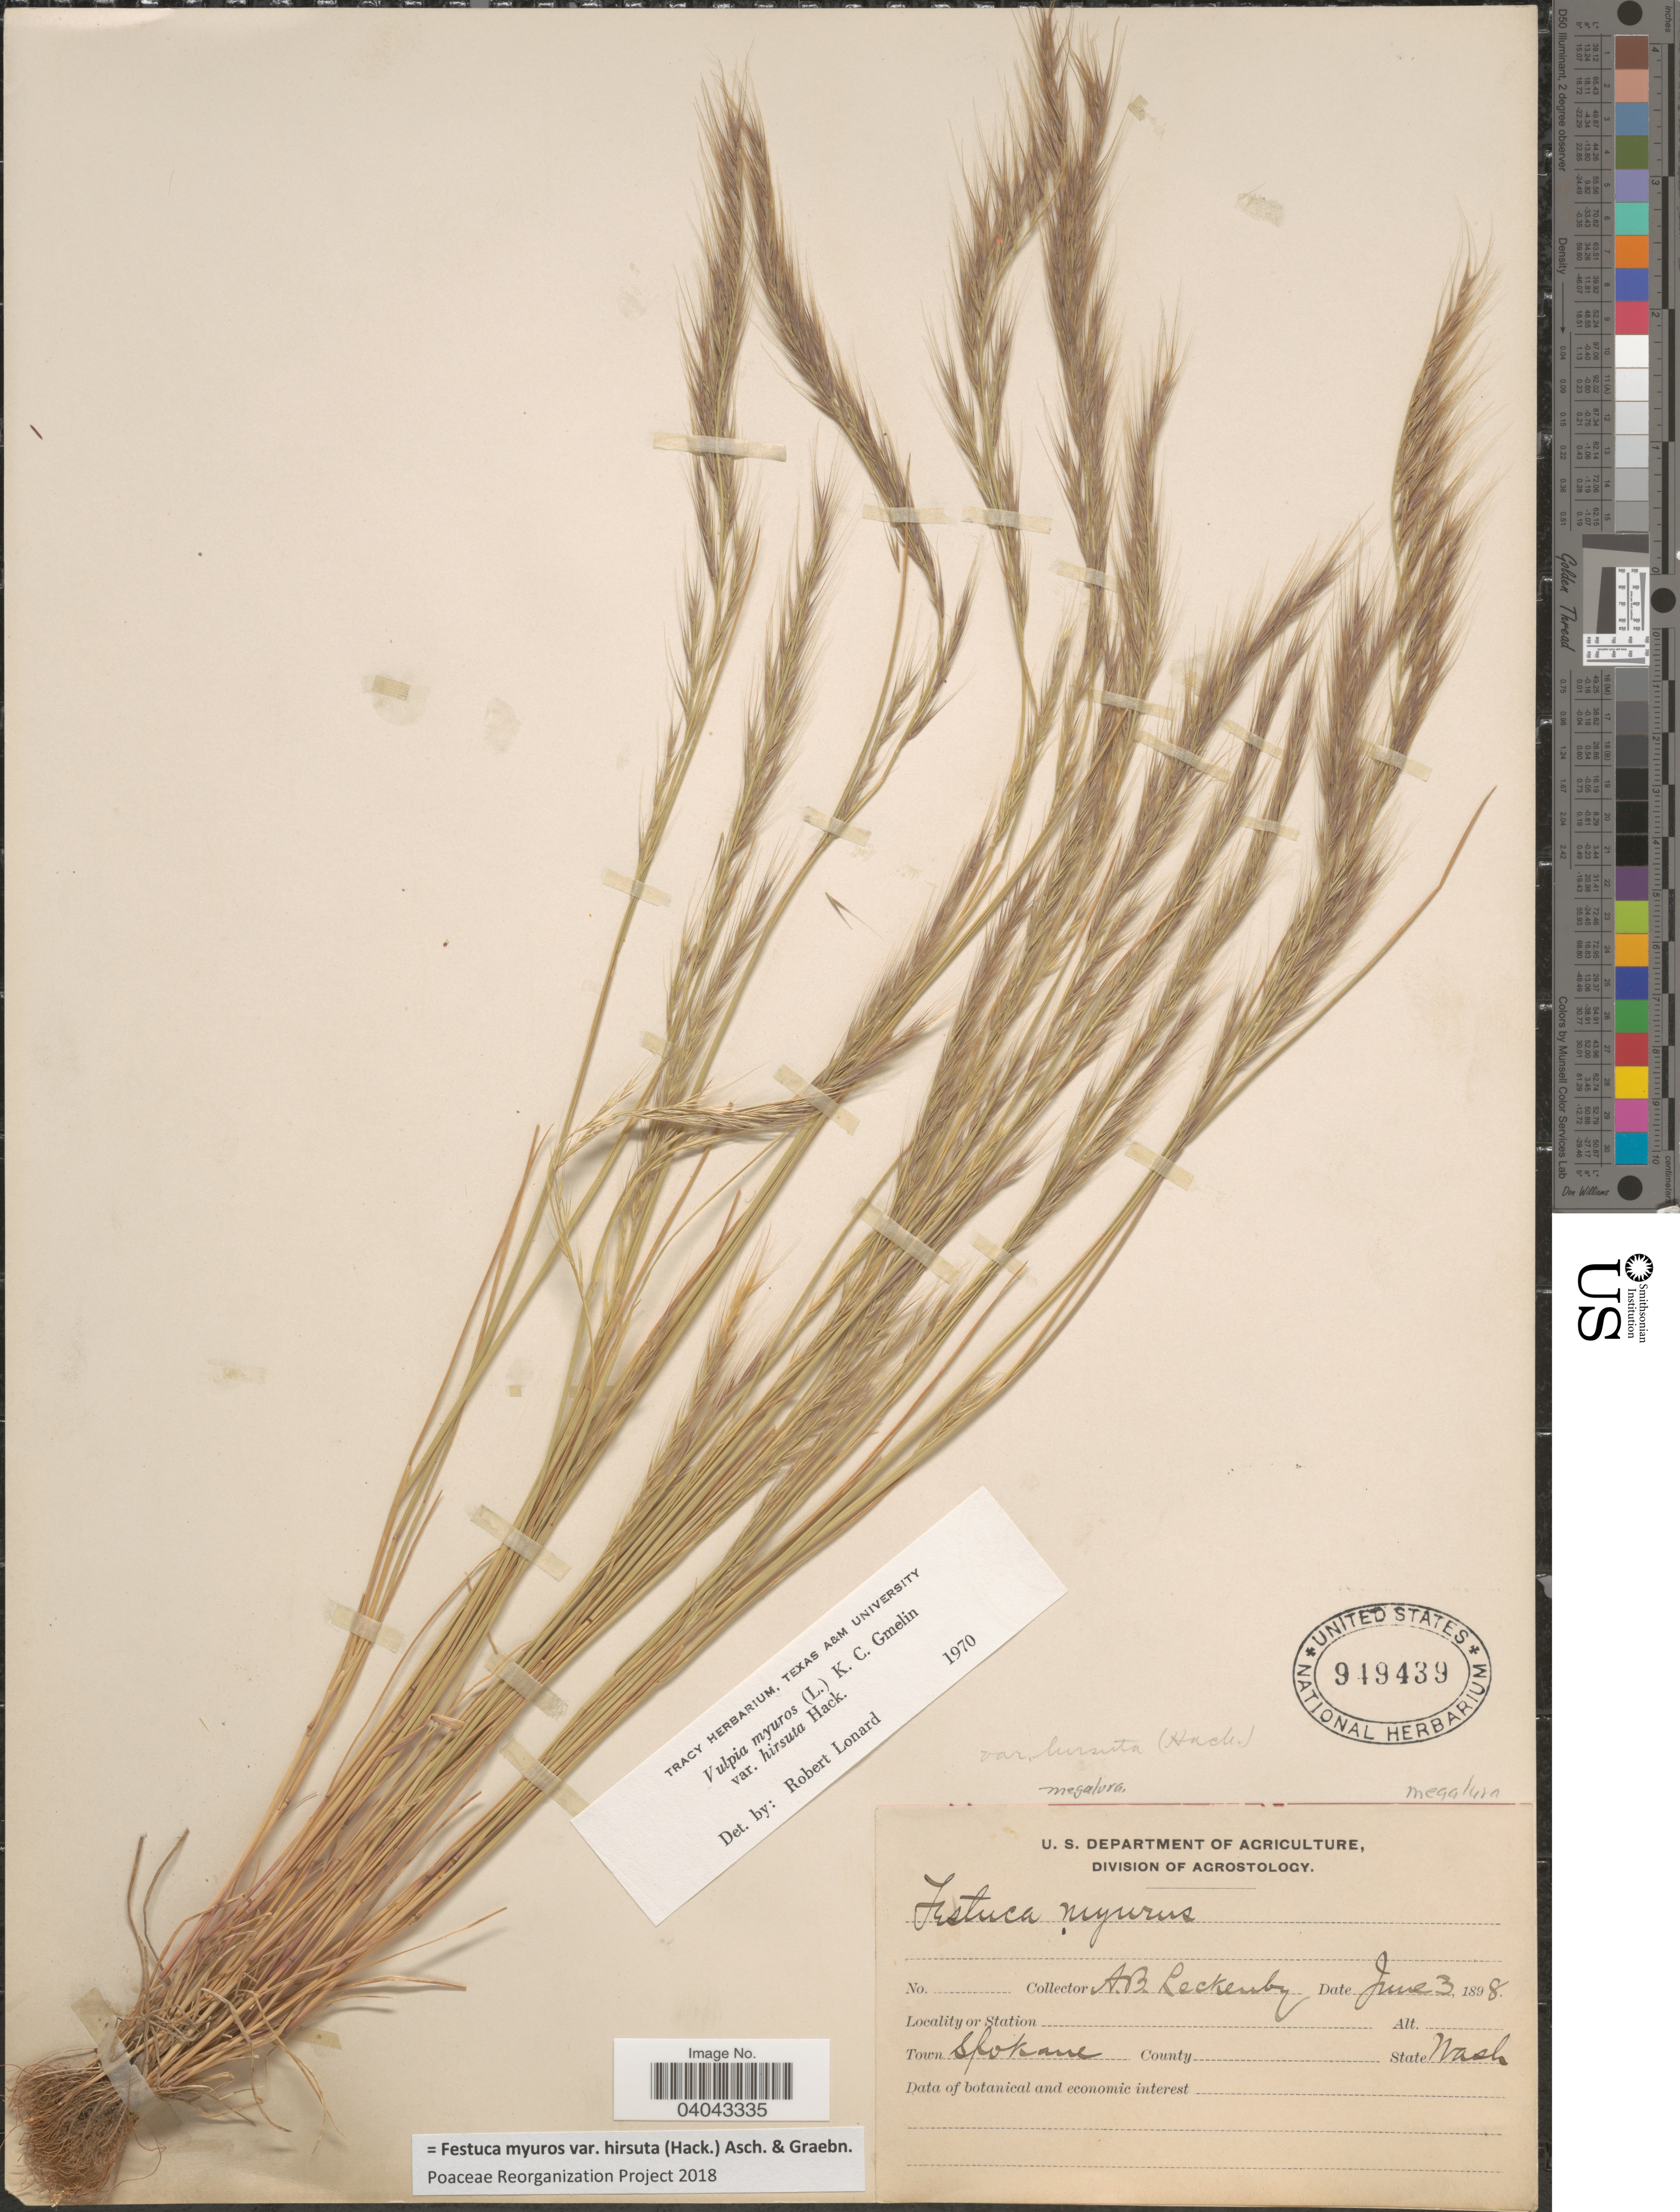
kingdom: Plantae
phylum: Tracheophyta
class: Liliopsida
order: Poales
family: Poaceae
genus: Festuca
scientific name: Festuca myuros var. hirsuta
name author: (Hack.) Asch. & Graebn.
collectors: A. Leckenby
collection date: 1898-06-03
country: United States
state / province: Washington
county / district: Spokane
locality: Town Spokane.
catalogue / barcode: US 949439